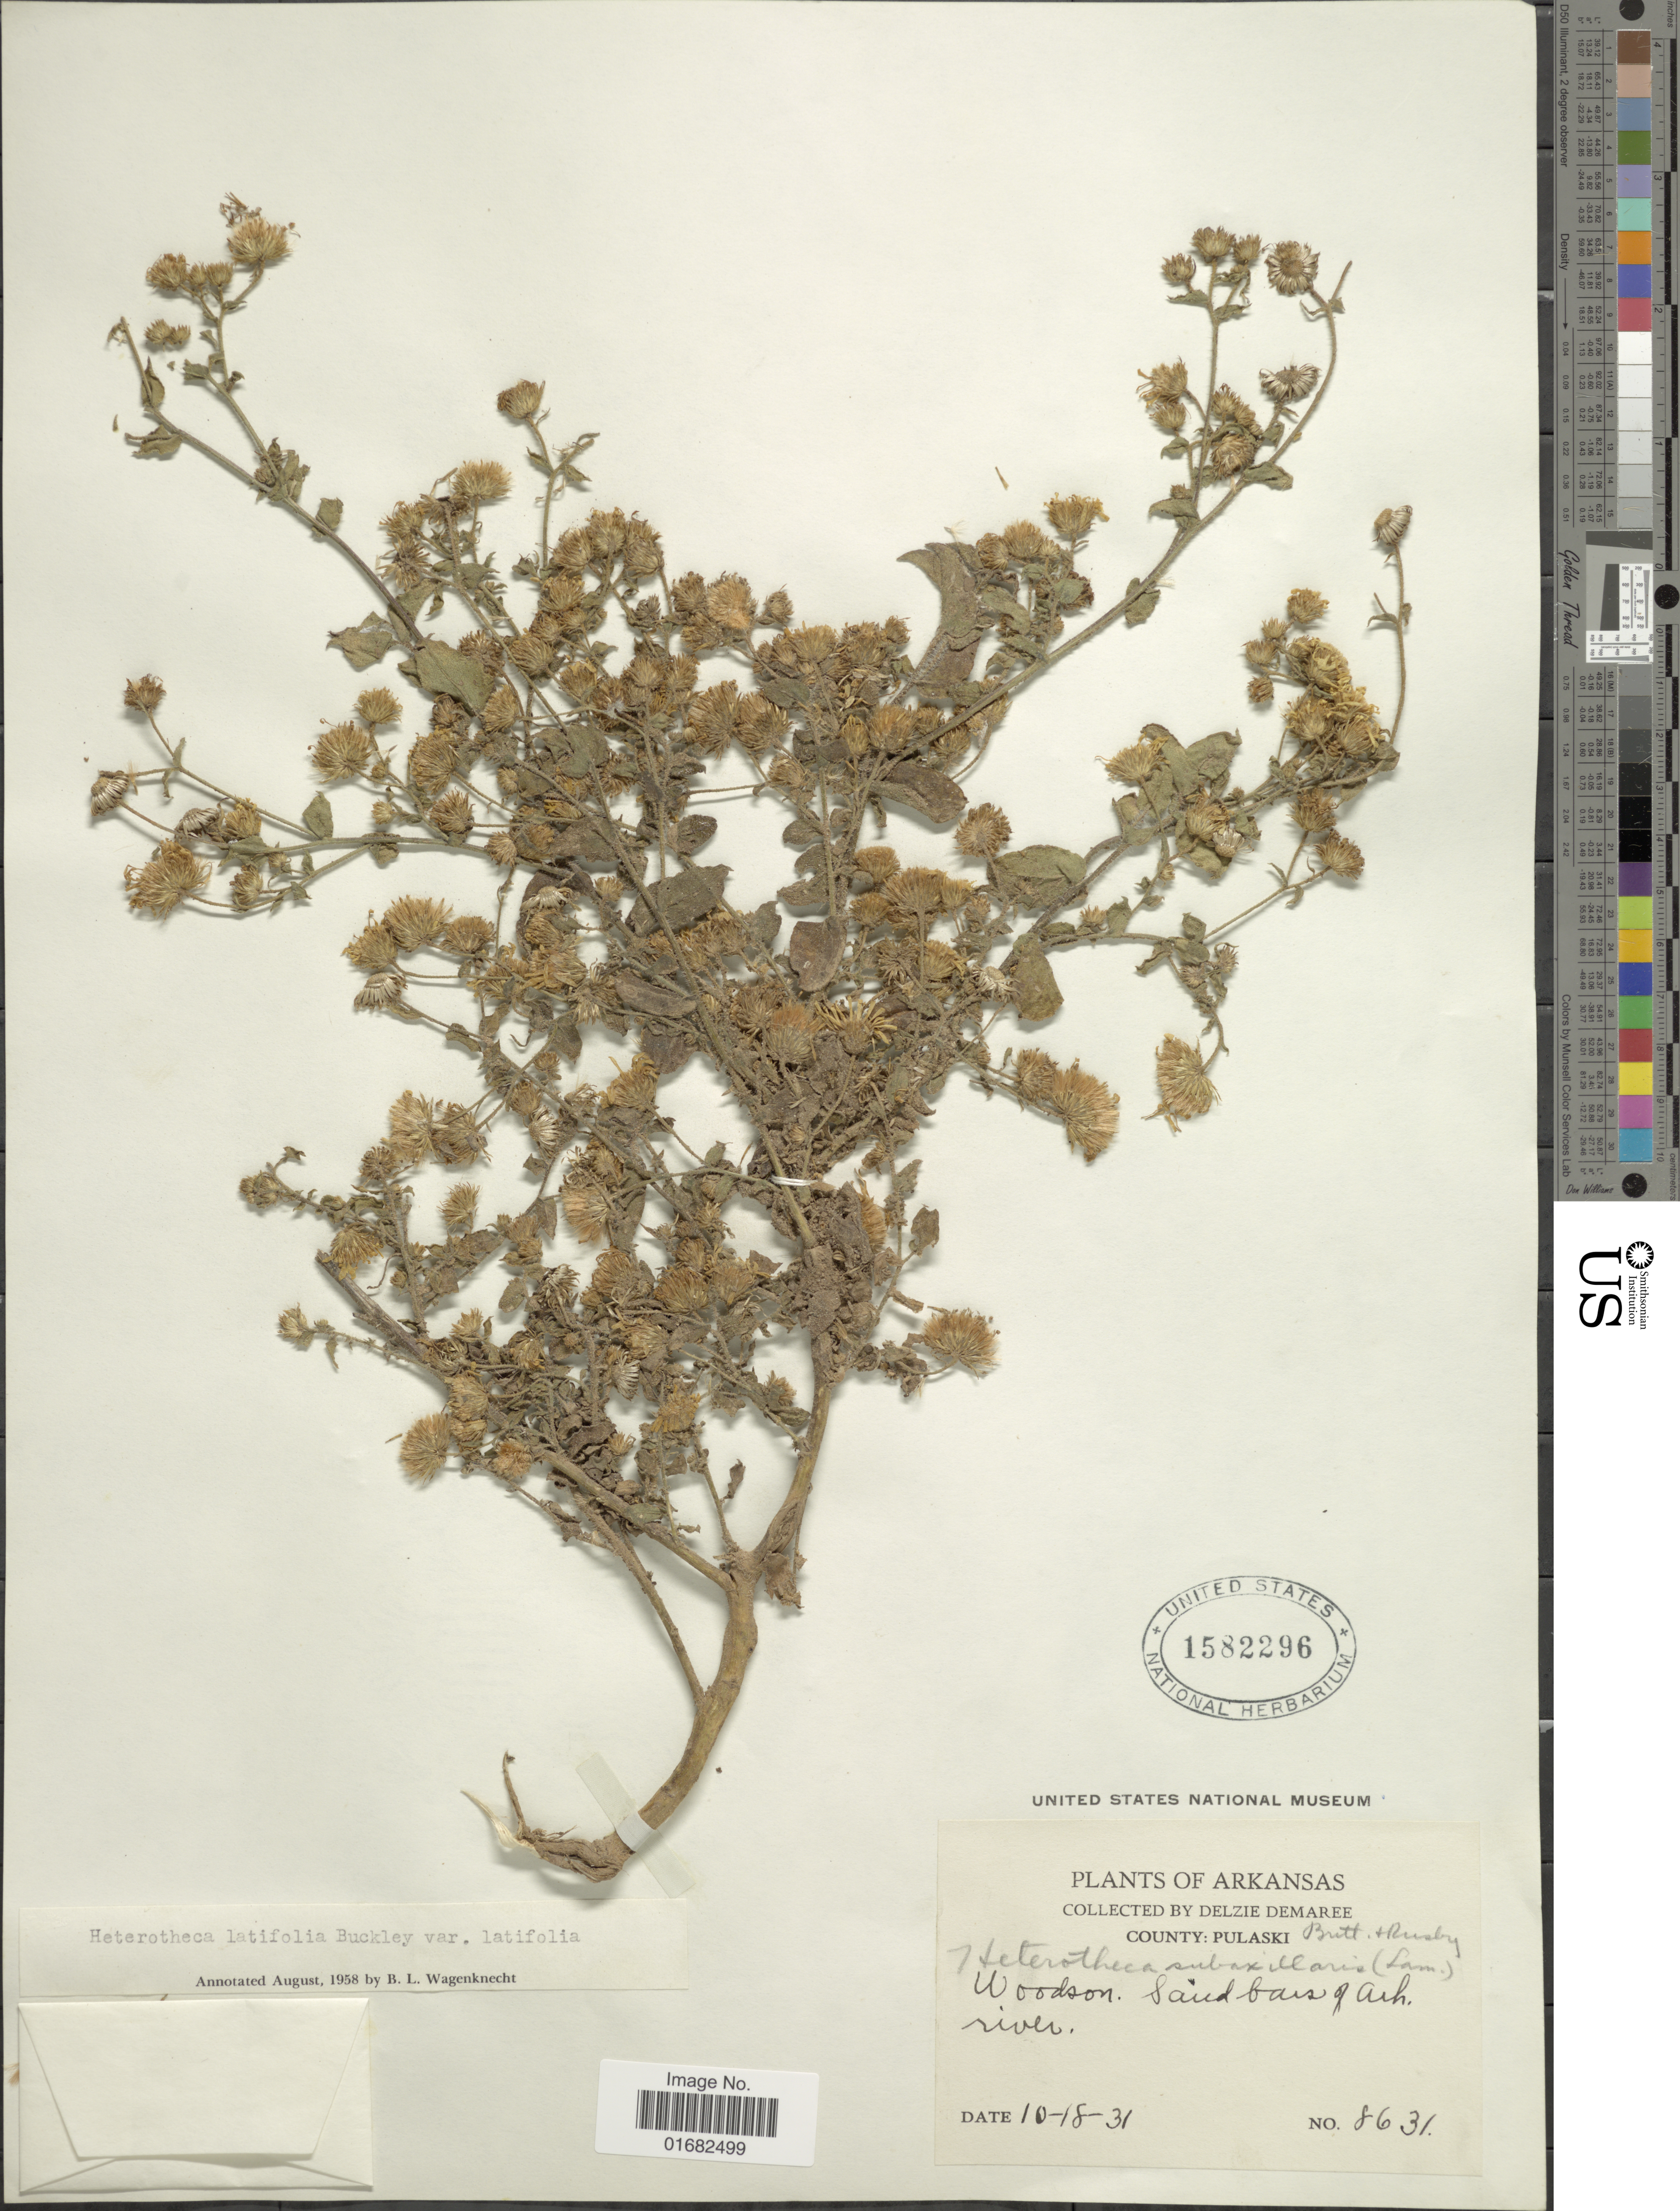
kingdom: Plantae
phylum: Tracheophyta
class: Magnoliopsida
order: Asterales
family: Asteraceae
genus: Heterotheca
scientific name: Heterotheca latifolia var. latifolia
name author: Buckley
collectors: D. Demaree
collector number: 8631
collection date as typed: Transcribed d/m/y: 18/10/31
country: United States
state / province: Arkansas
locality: County: Pulaski. Woodson. Sand bars of Ark. River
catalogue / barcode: US 1582296